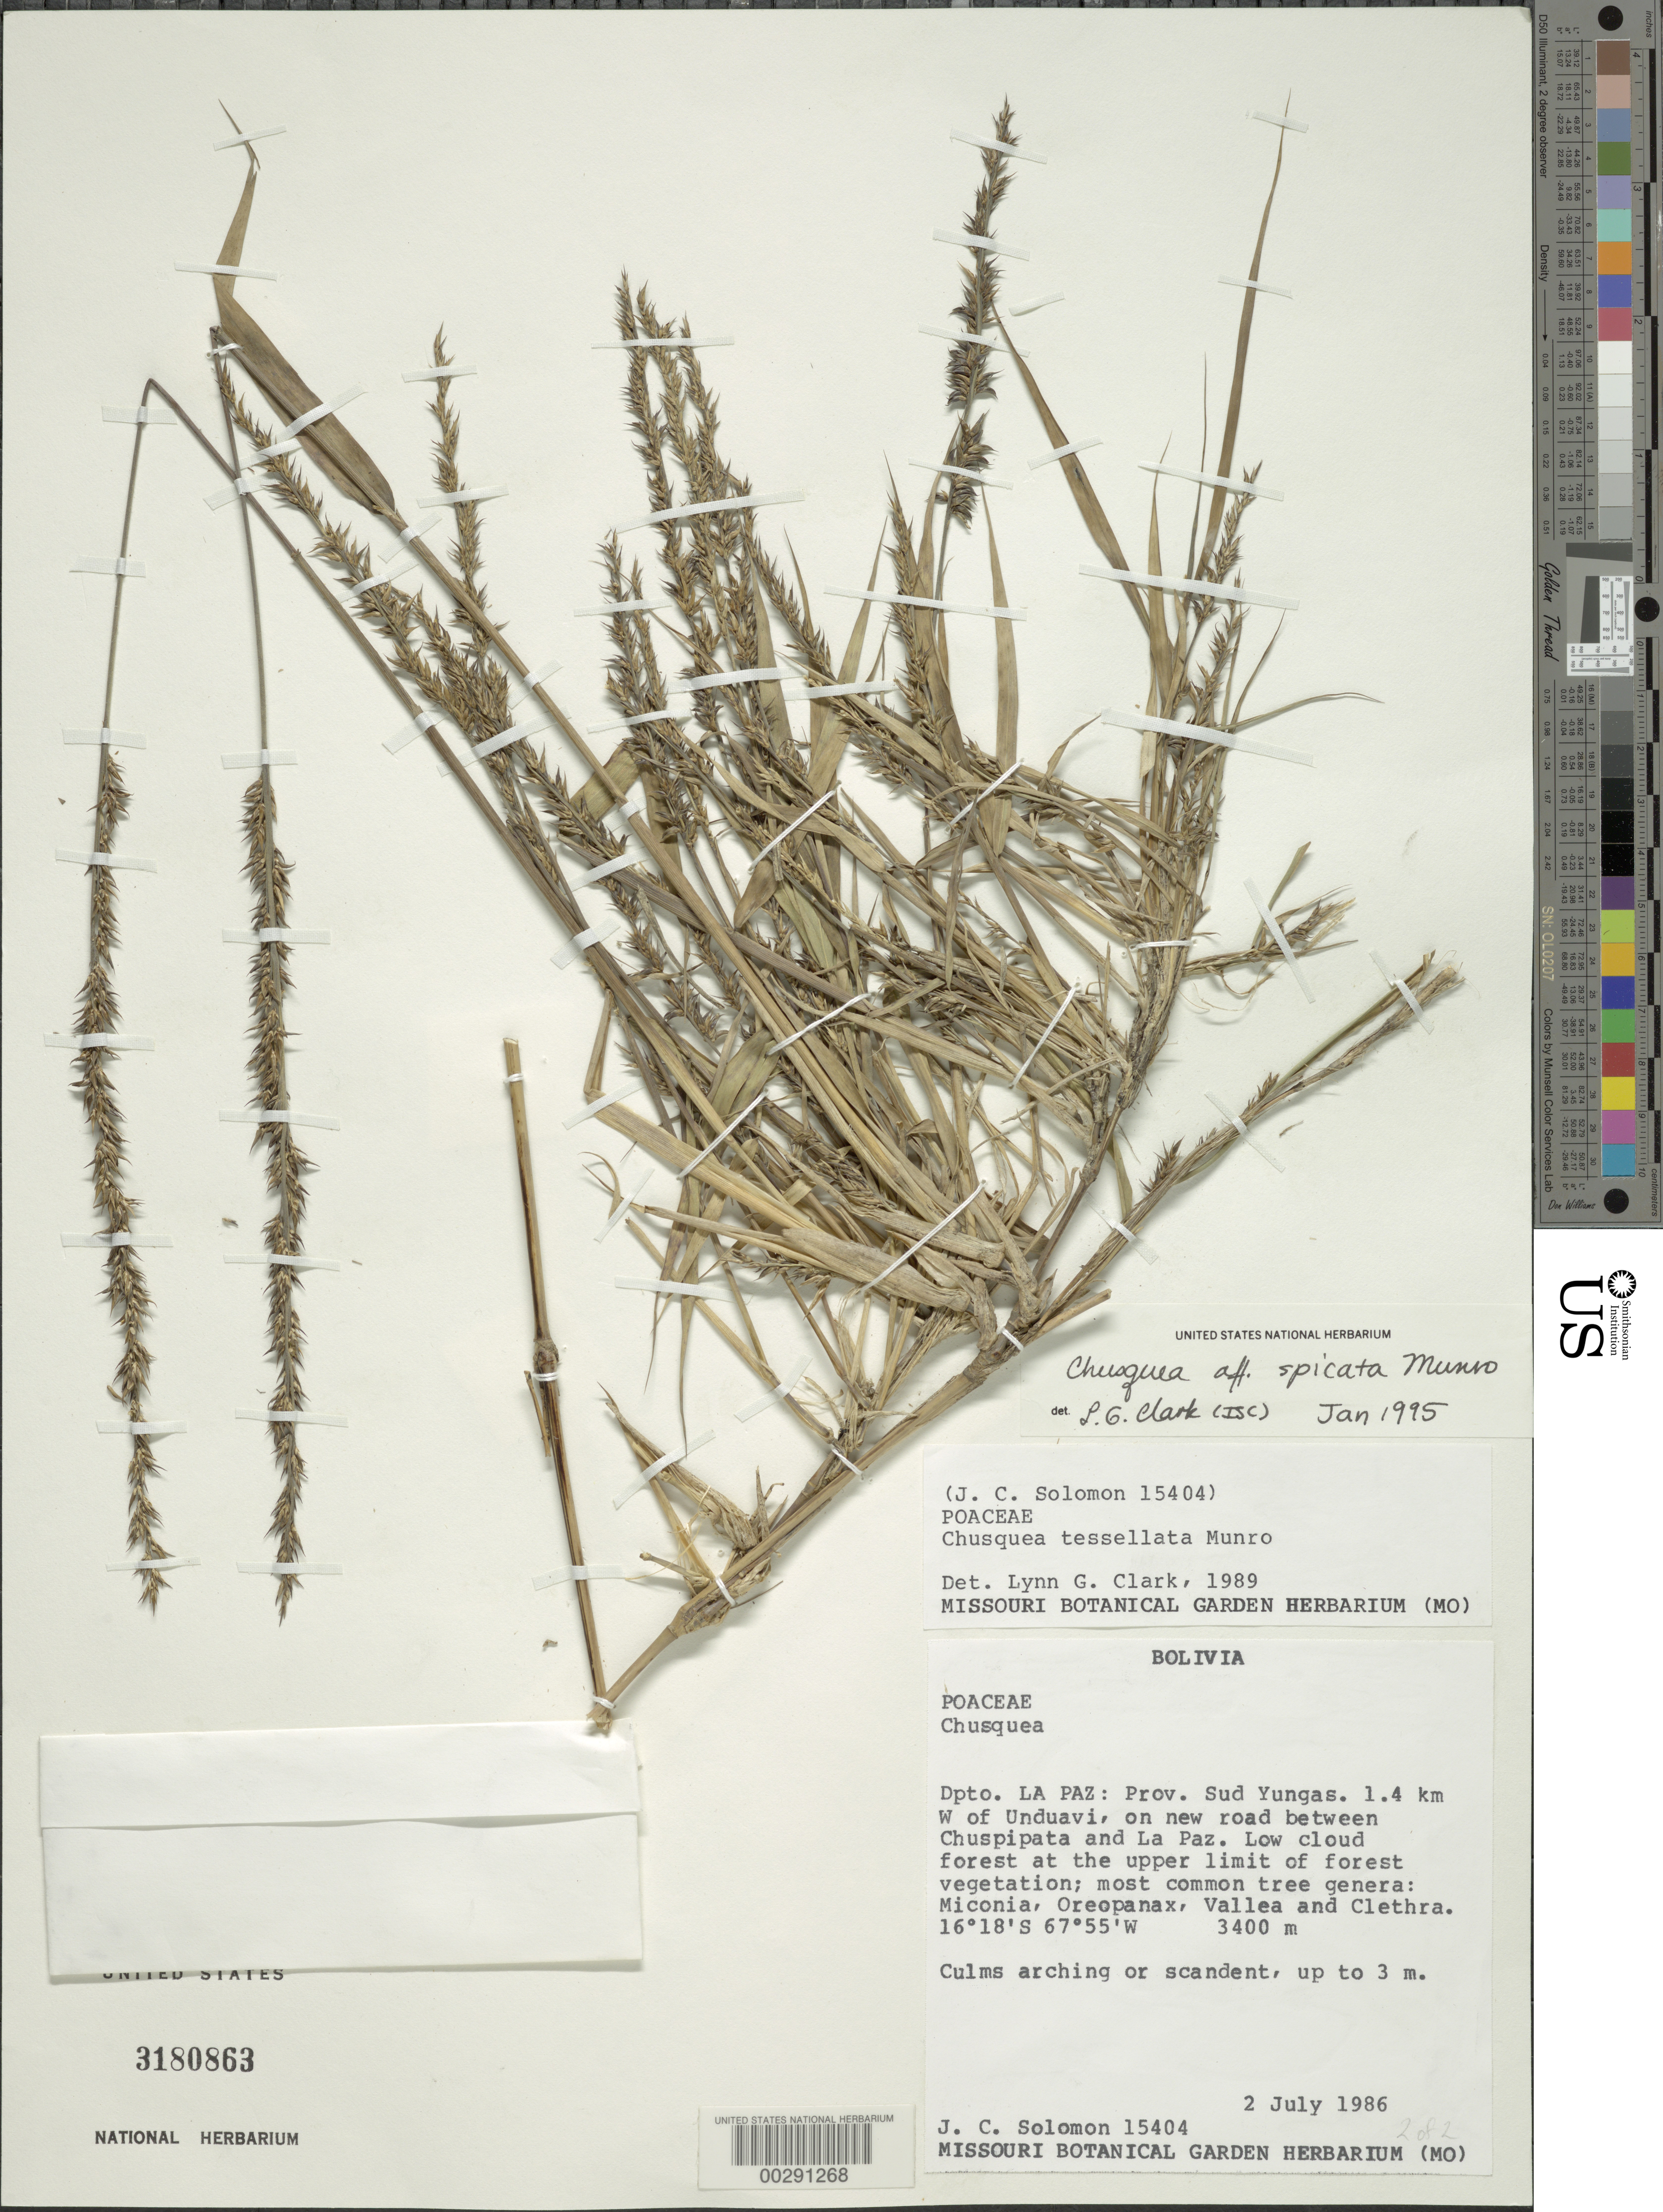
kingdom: Plantae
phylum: Tracheophyta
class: Liliopsida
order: Poales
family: Poaceae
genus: Chusquea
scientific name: Chusquea spicata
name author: Munro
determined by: Clark, Lynn G., (ISC), Iowa State University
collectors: J. C. Solomon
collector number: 15404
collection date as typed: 02 Jul 1986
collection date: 1986-07-02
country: Bolivia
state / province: La Paz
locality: Prov. Sud Yungas, 1.4 km W of Unduavi, on new road between Chuspipata and La Paz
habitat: Low cloud forest at the upper limit of forest vegetation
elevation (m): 3400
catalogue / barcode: US 3180863